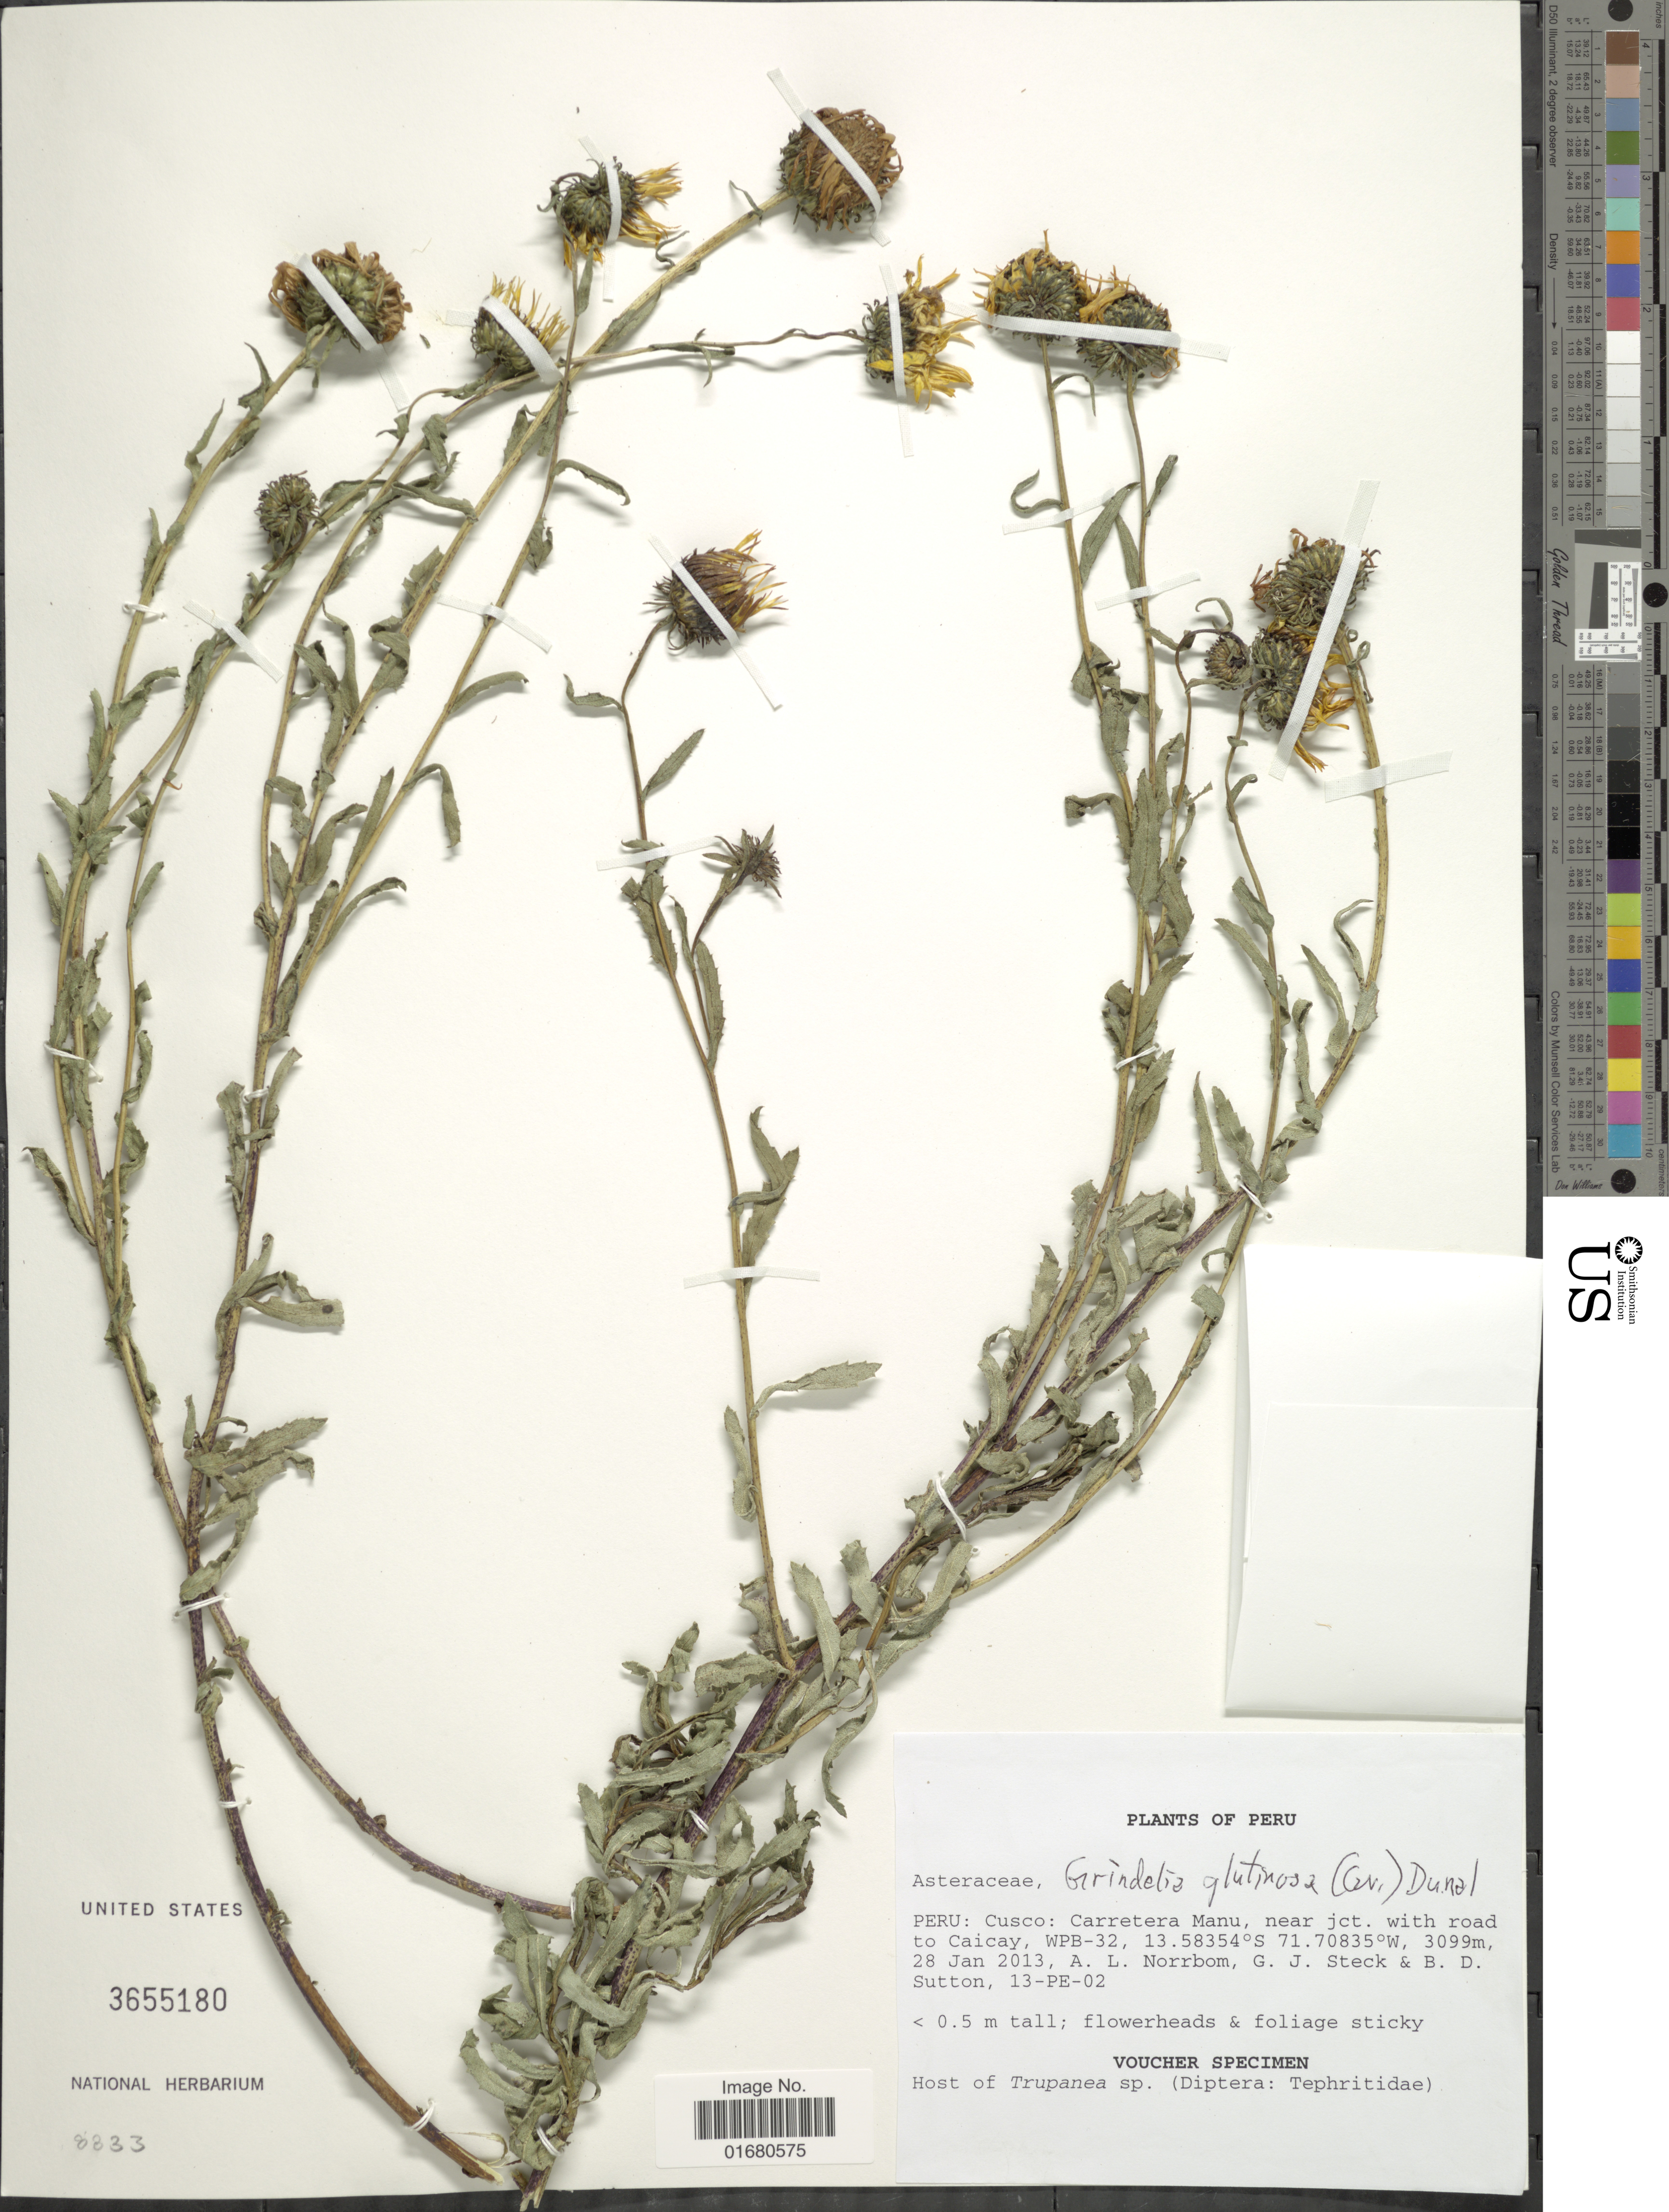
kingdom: Plantae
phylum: Tracheophyta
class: Magnoliopsida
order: Asterales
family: Asteraceae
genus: Grindelia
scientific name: Grindelia glutinosa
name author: (Cav.) Dunal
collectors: A. L. Norrbom, G. Steck & B. Sutton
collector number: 13-PE-02?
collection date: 2013-01-28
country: Peru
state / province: Cusco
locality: Carretera Manu, near jct. with road to Caicay, WPB-32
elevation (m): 3099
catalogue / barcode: US 3655180